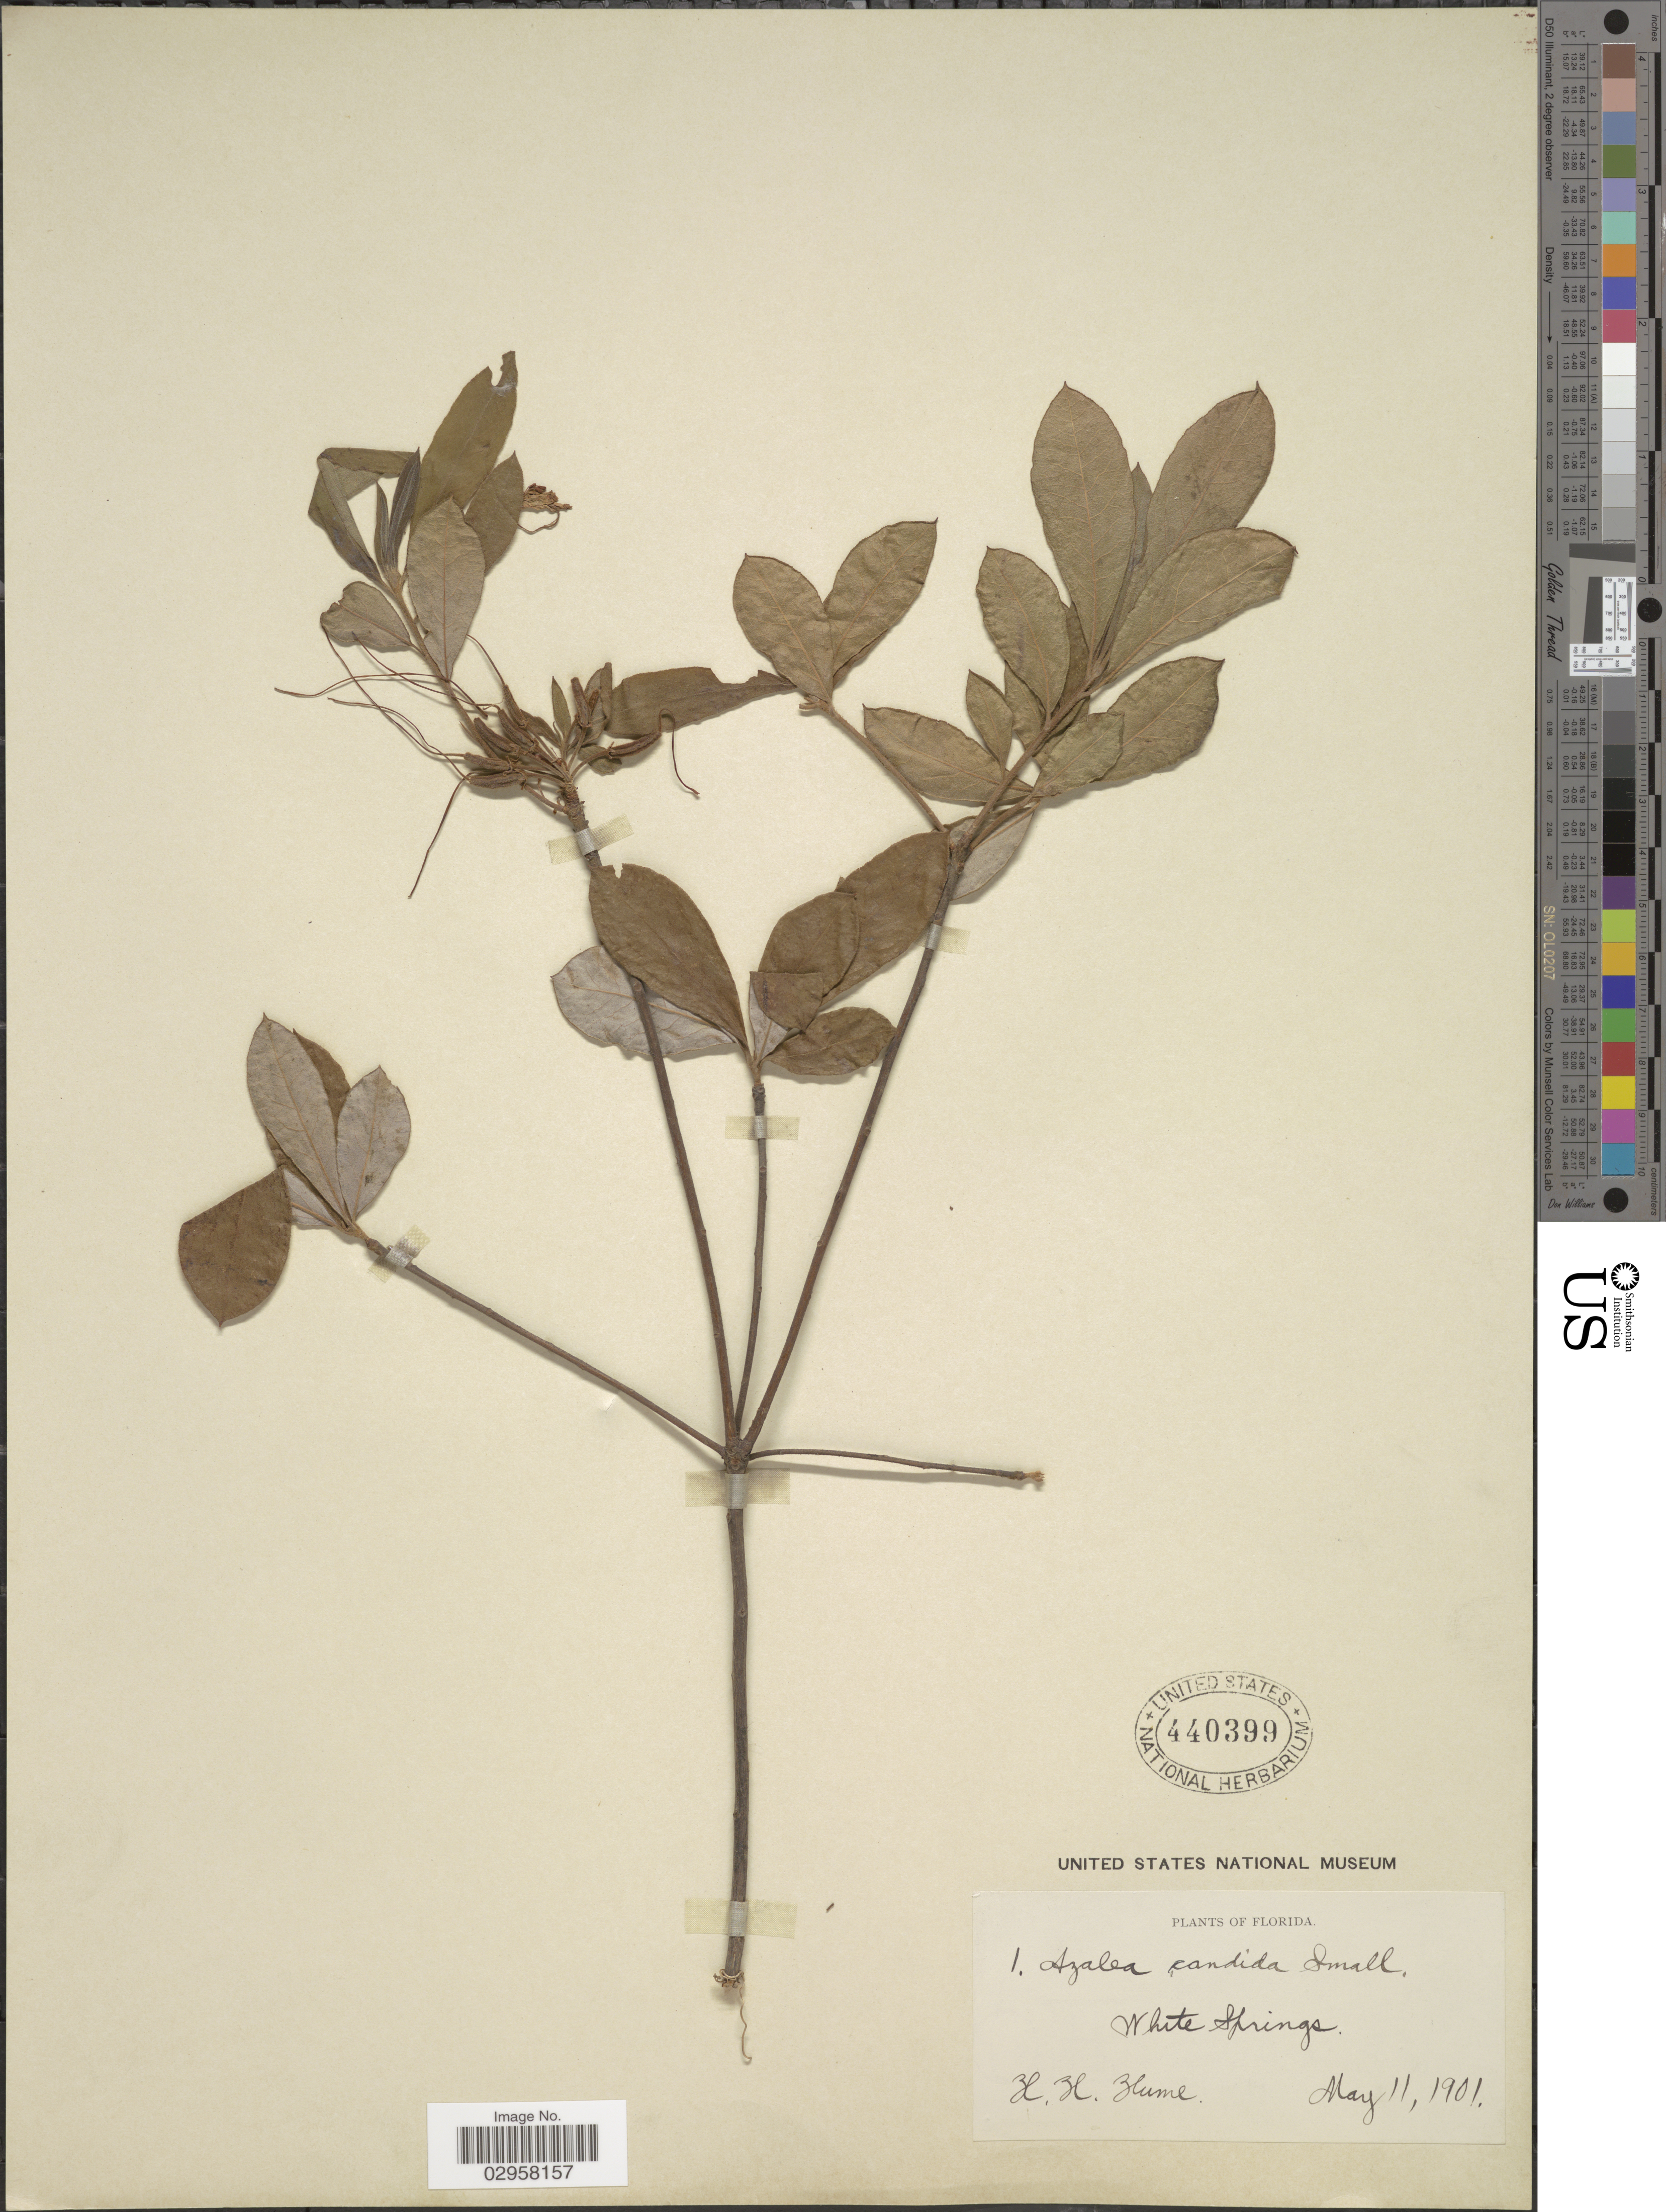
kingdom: Plantae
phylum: Tracheophyta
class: Magnoliopsida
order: Ericales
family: Ericaceae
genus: Rhododendron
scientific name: Rhododendron canescens var. candidum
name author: (Small) Rehder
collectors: H. Hume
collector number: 1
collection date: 1901-05-11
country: United States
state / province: Florida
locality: White Springs.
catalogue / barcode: US 440399